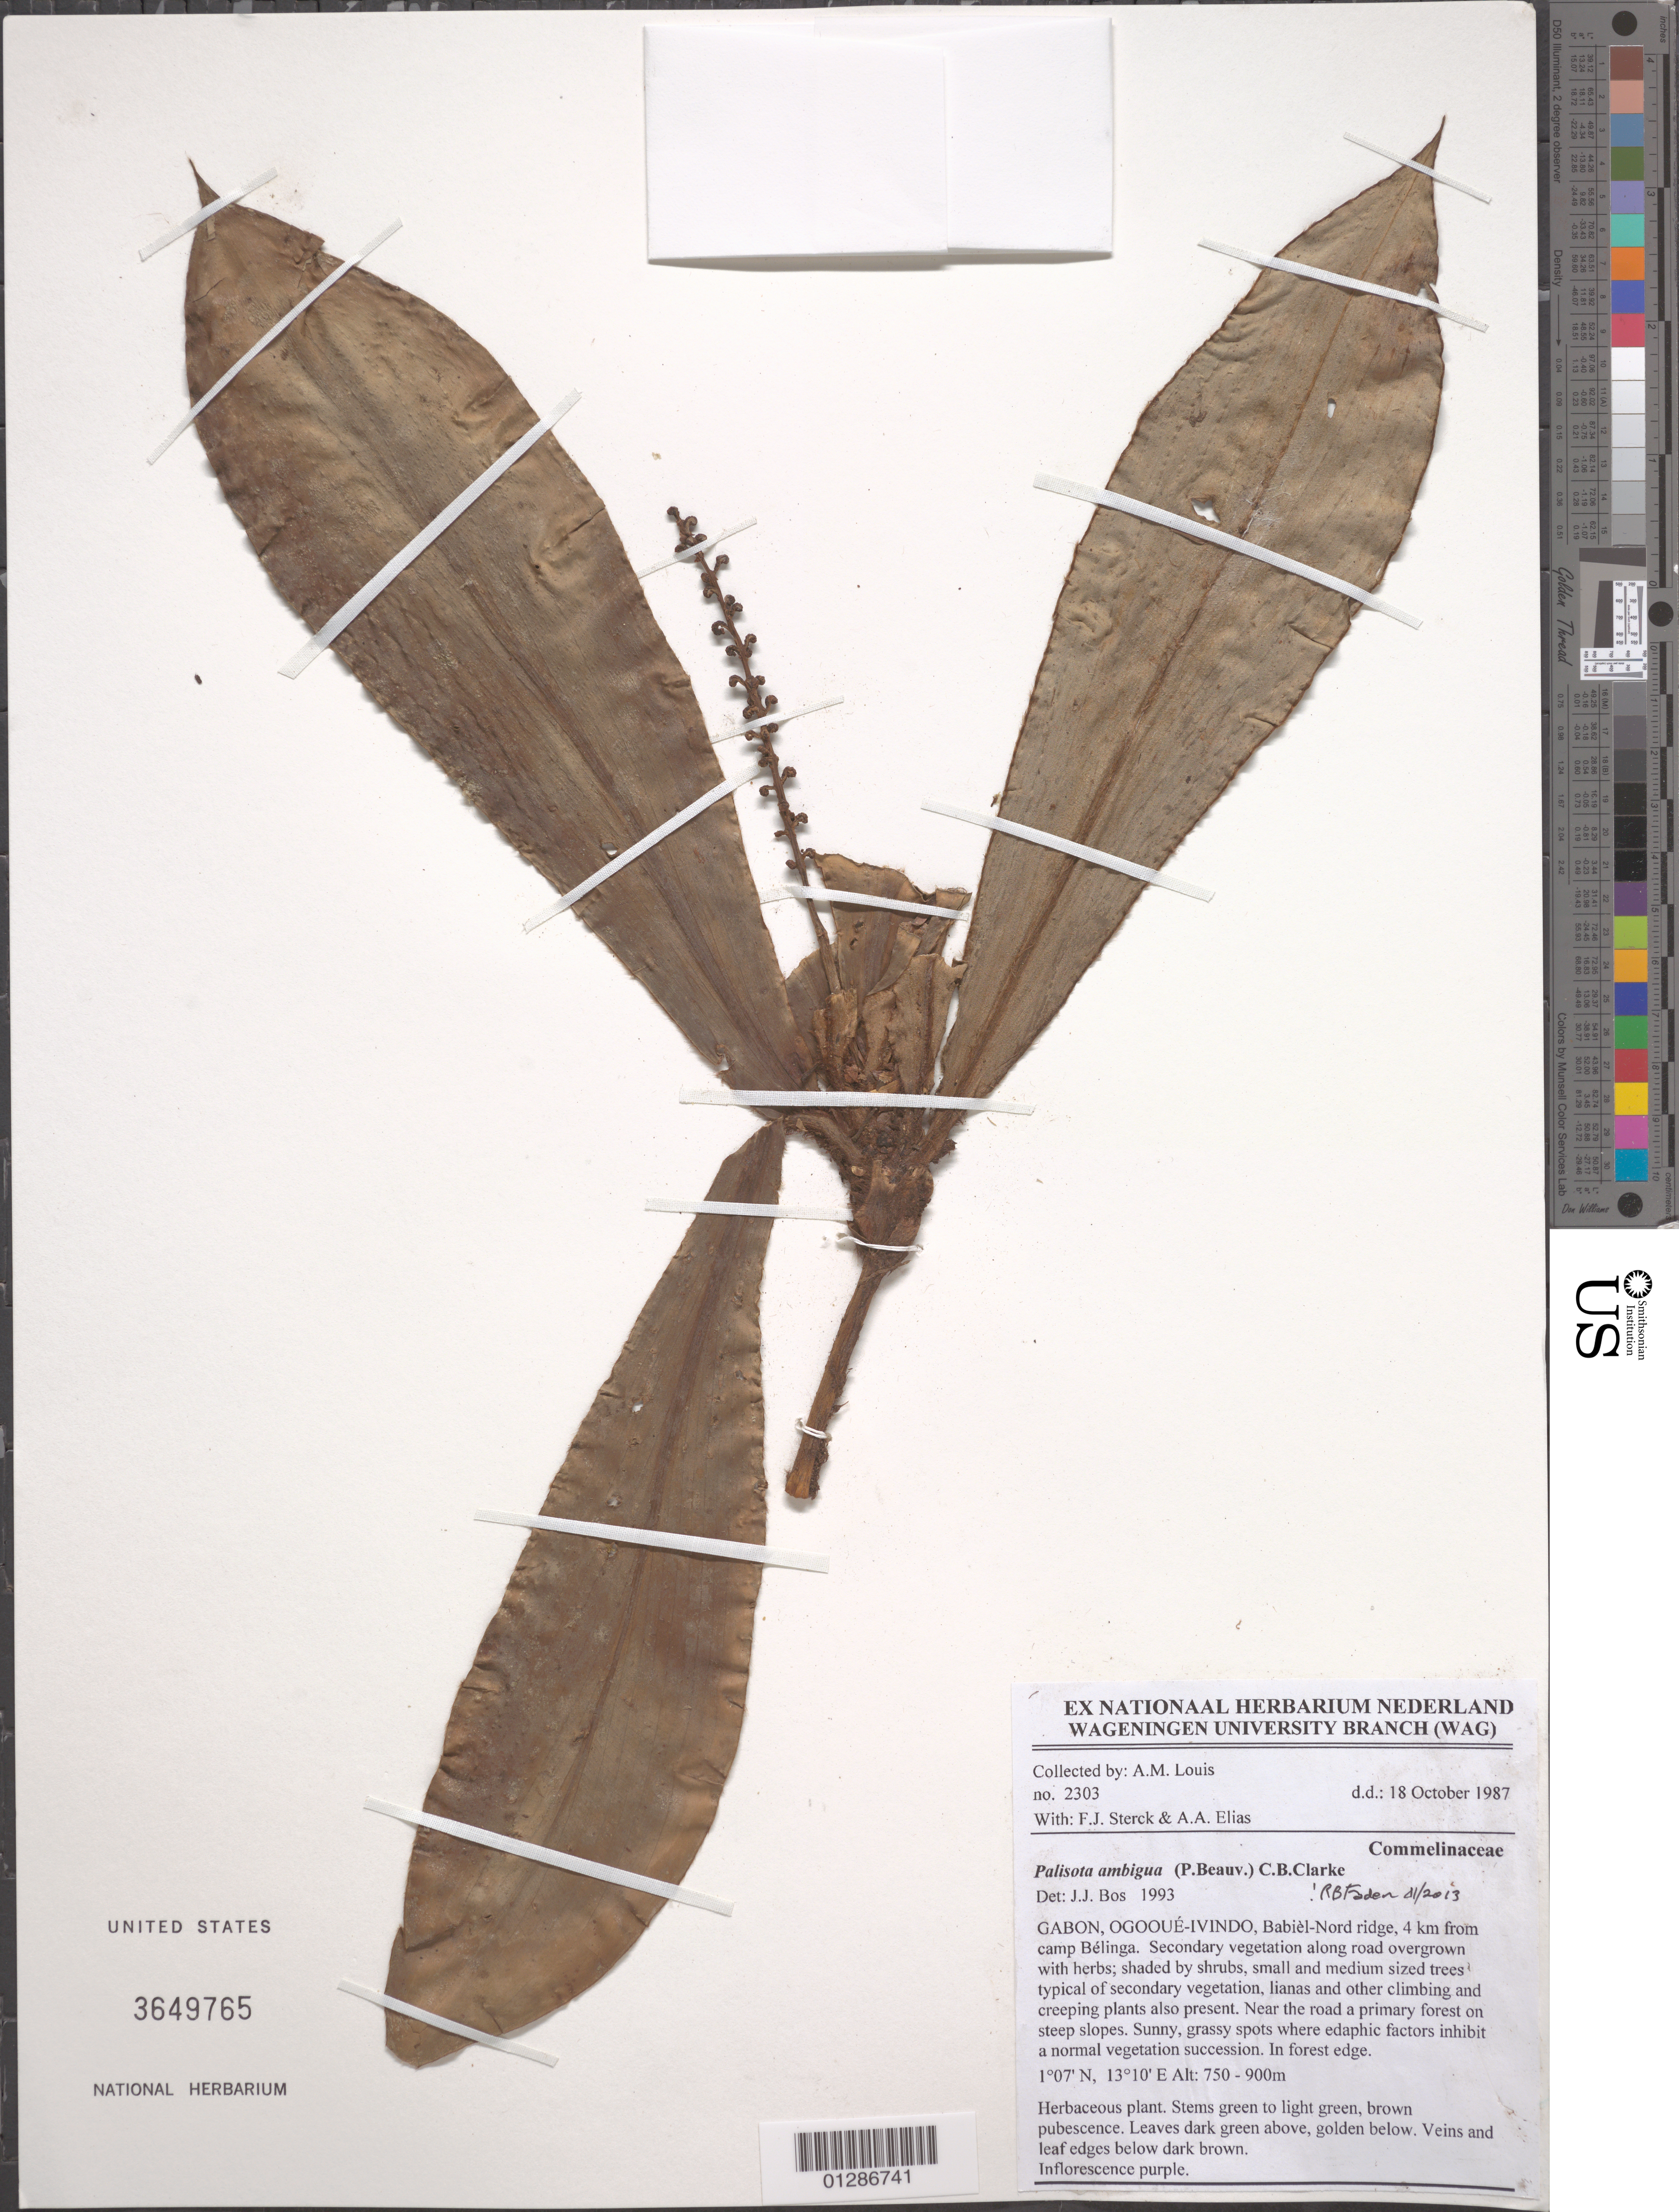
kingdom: Plantae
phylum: Tracheophyta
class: Liliopsida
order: Commelinales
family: Commelinaceae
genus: Palisota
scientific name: Palisota ambigua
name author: (P. Beauv.) C.B. Clarke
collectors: A. Louis, F. Sterck & A. Elias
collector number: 2303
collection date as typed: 18 Oct 1987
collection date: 1987-10-18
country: Gabon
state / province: Ogooué-Ivindo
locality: Babiel-Nord ridge, 4 km from camp Belinga.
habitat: Herbaceous plant.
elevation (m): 750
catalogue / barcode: US 3649765